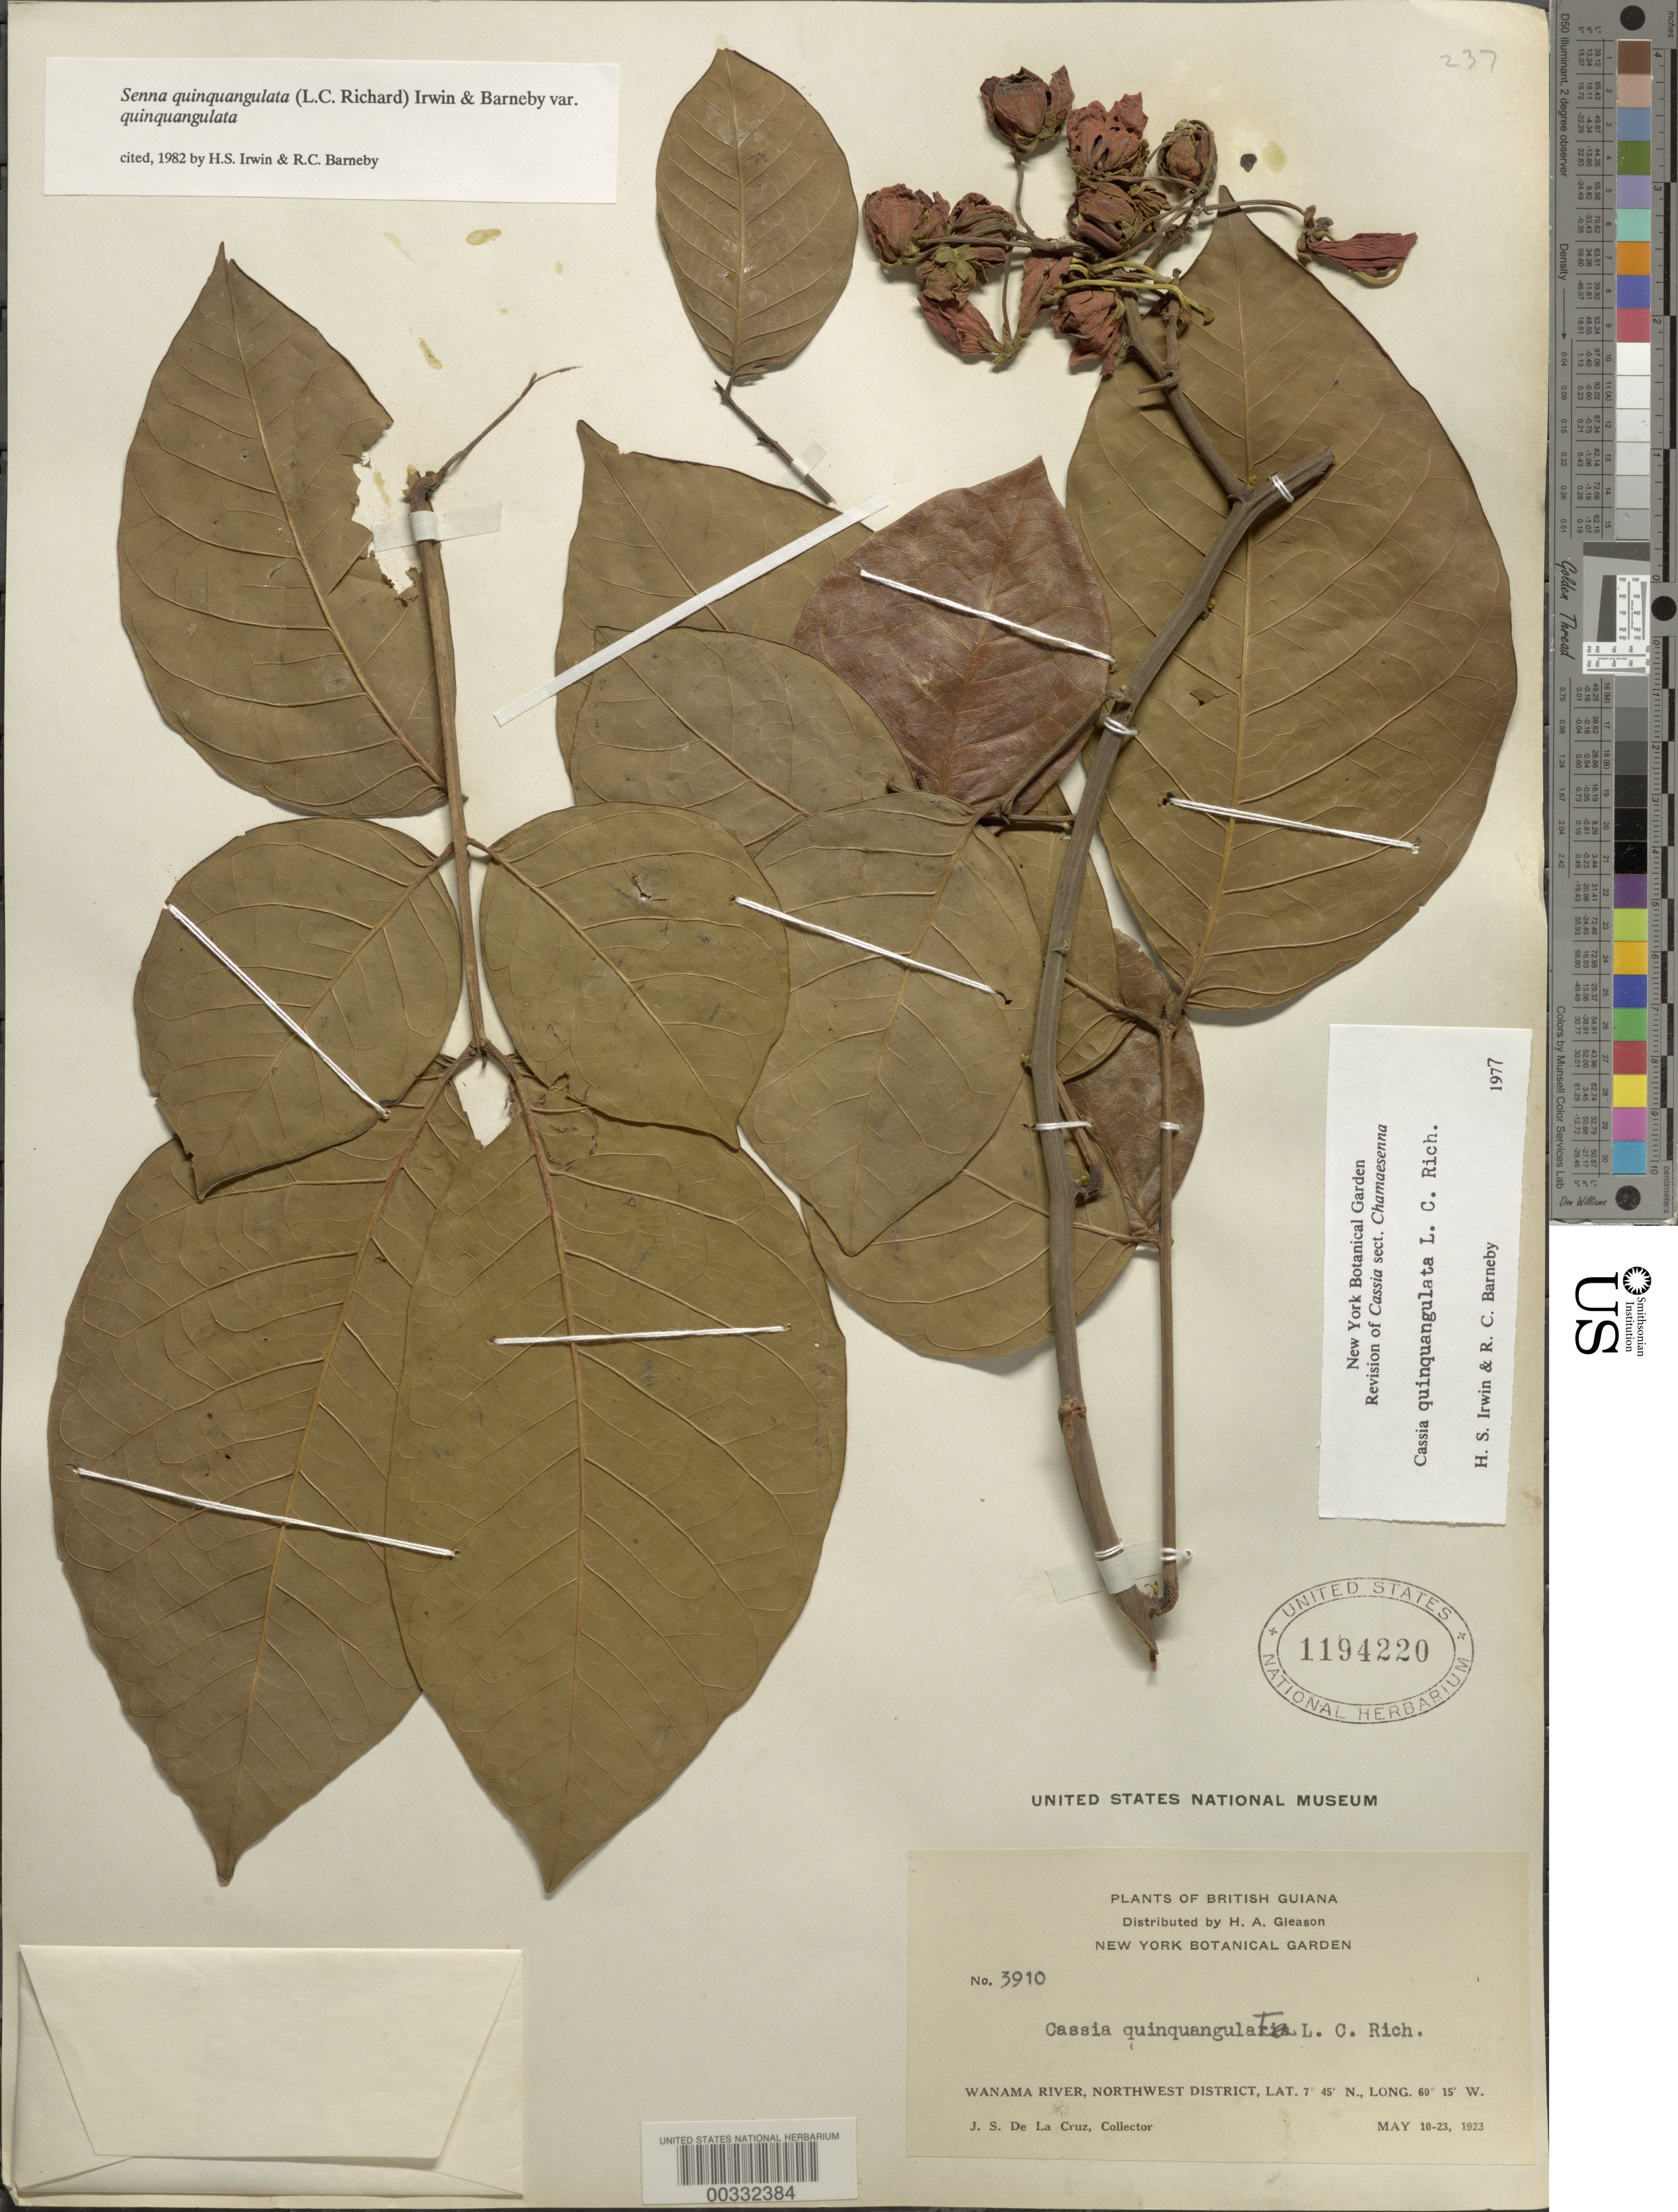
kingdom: Plantae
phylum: Tracheophyta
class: Magnoliopsida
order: Fabales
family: Fabaceae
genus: Senna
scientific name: Senna quinquangulata var. quinquangulata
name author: H.S. Irwin & Barneby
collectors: J. S. de la Cruz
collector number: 3910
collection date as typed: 10 May 1923 to 23 May 1923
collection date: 1923-05-10/1923-05-23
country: Guyana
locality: Wanama river, northwest dist.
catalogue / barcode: US 1194220